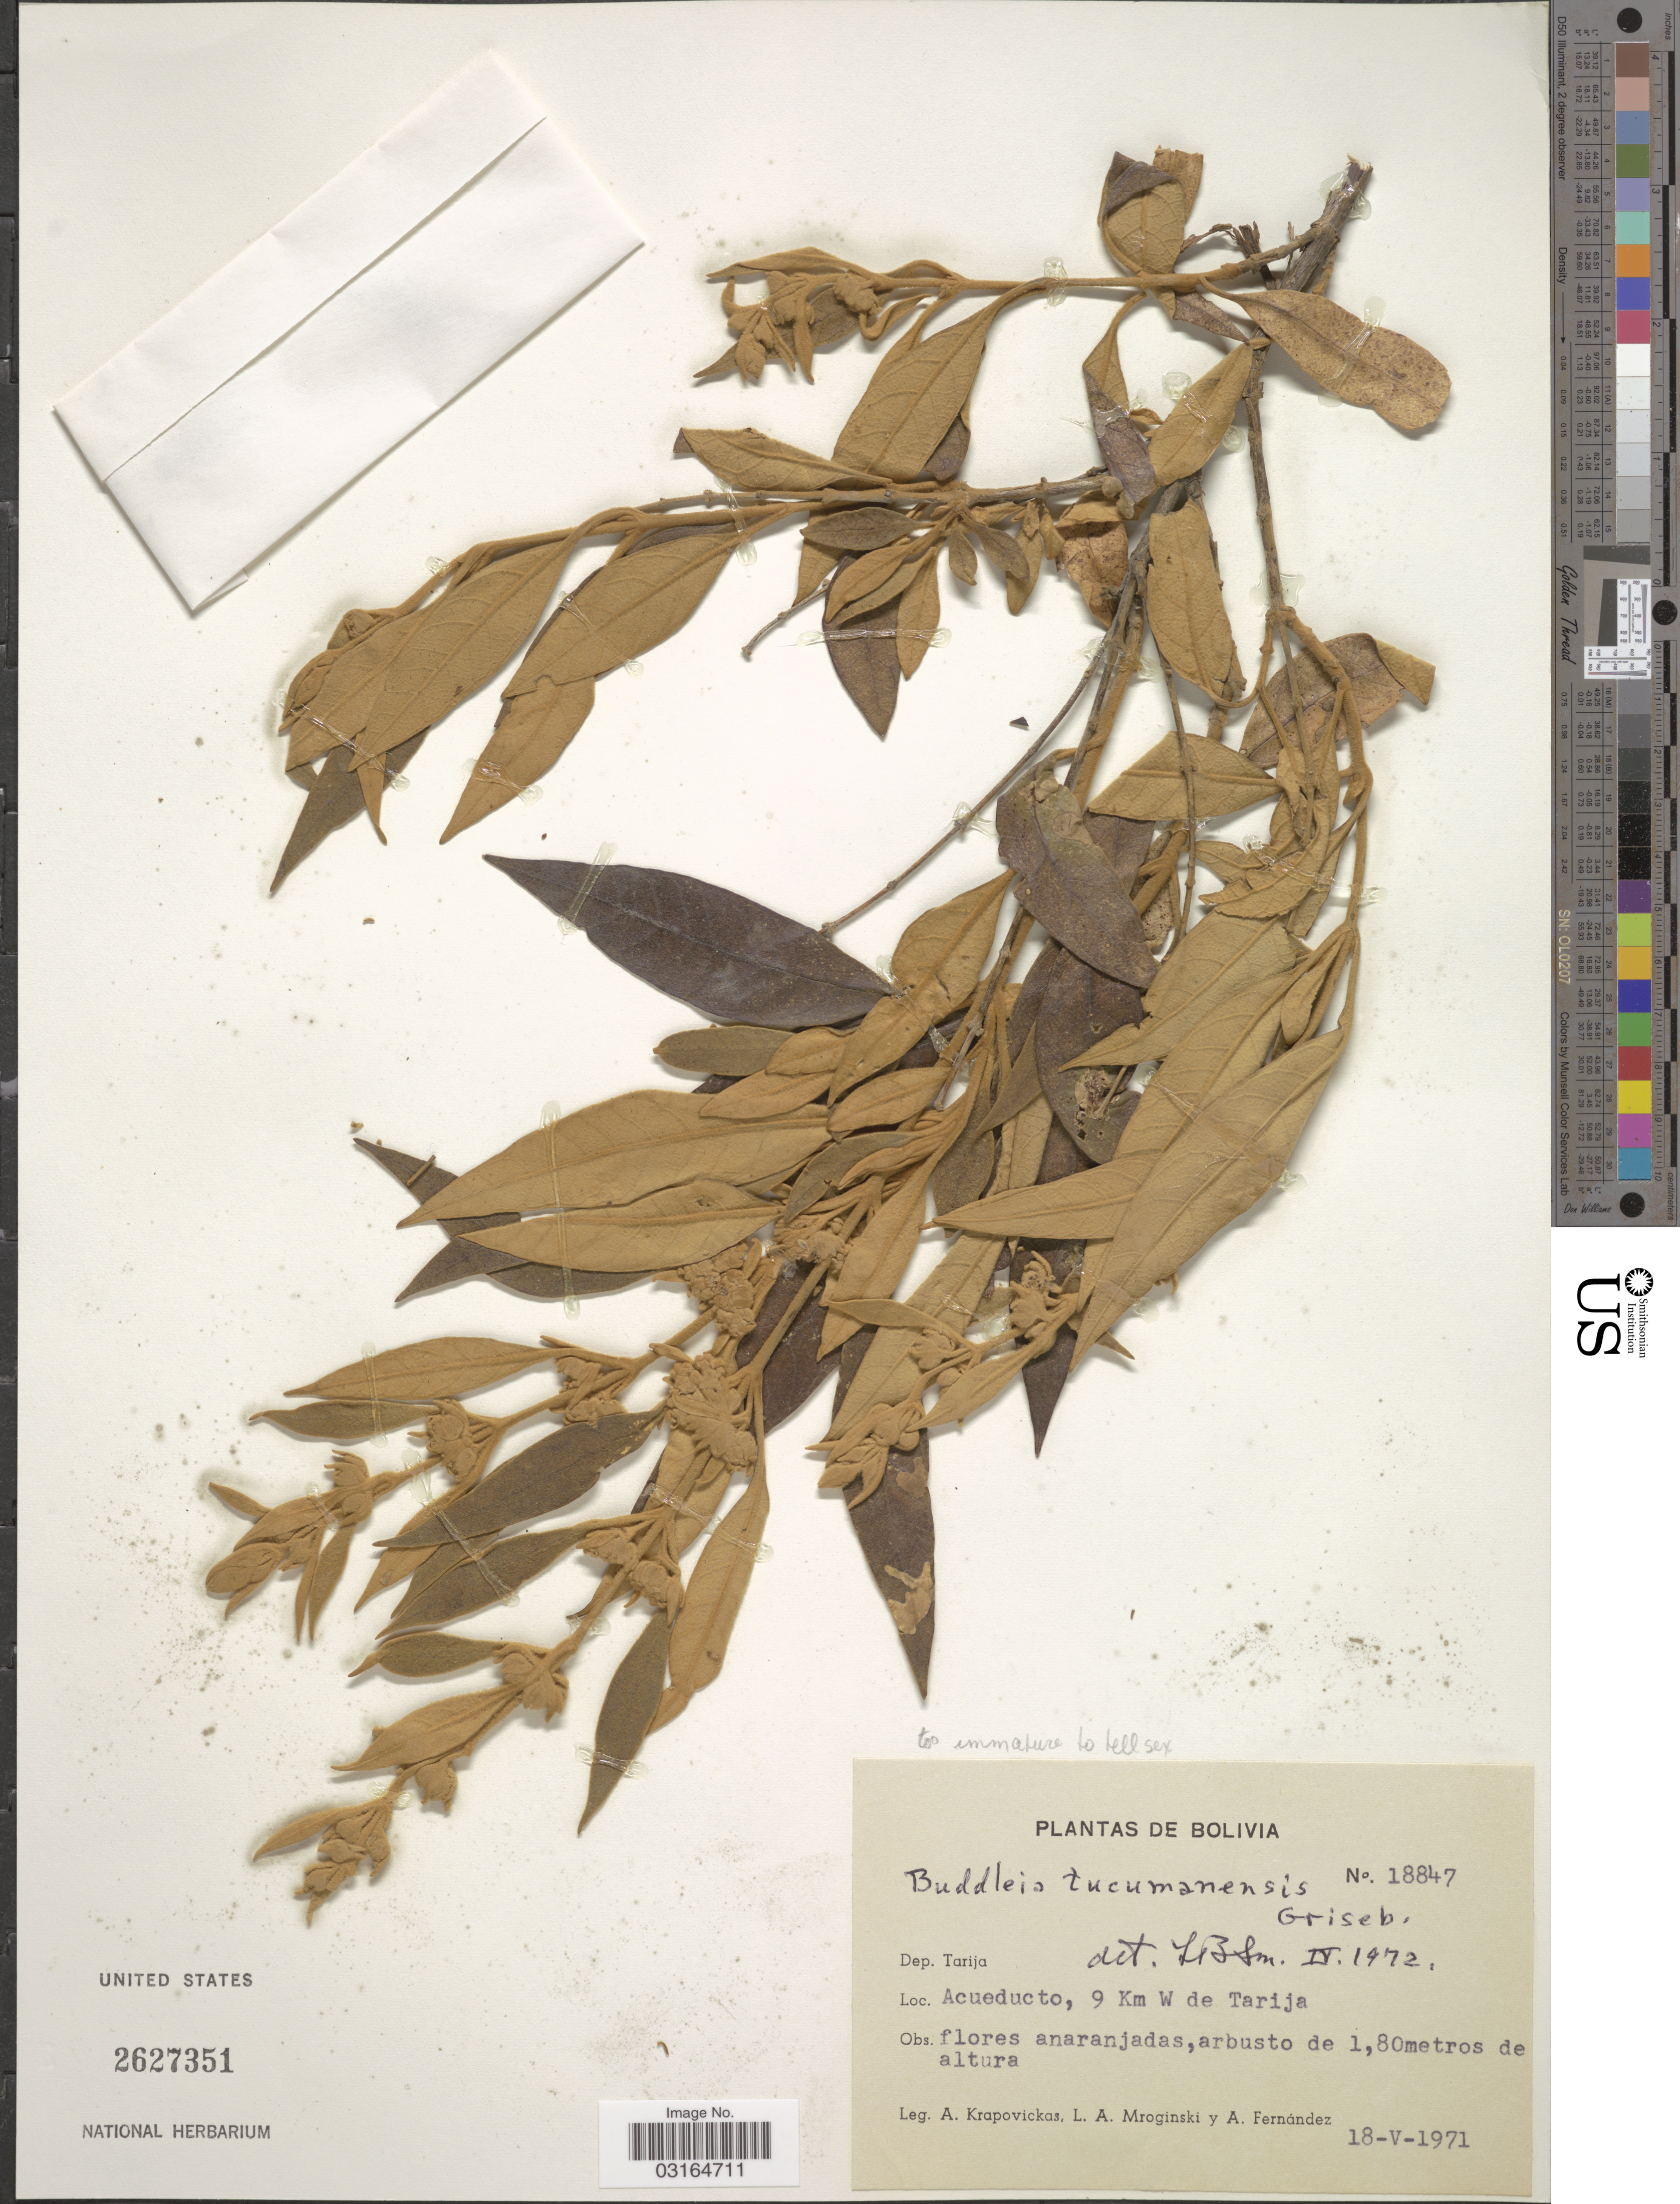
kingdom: Plantae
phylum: Tracheophyta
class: Magnoliopsida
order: Lamiales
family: Scrophulariaceae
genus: Buddleja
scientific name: Buddleja tucumanensis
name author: Griseb.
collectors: A. Krapovickas, L. Mroginski & A. Fernández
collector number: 18847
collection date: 1971-05-18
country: Bolivia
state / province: Tarija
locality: Dep. Tarija. Acueducto, 9 Km W de Tarija.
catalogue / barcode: US 2627351